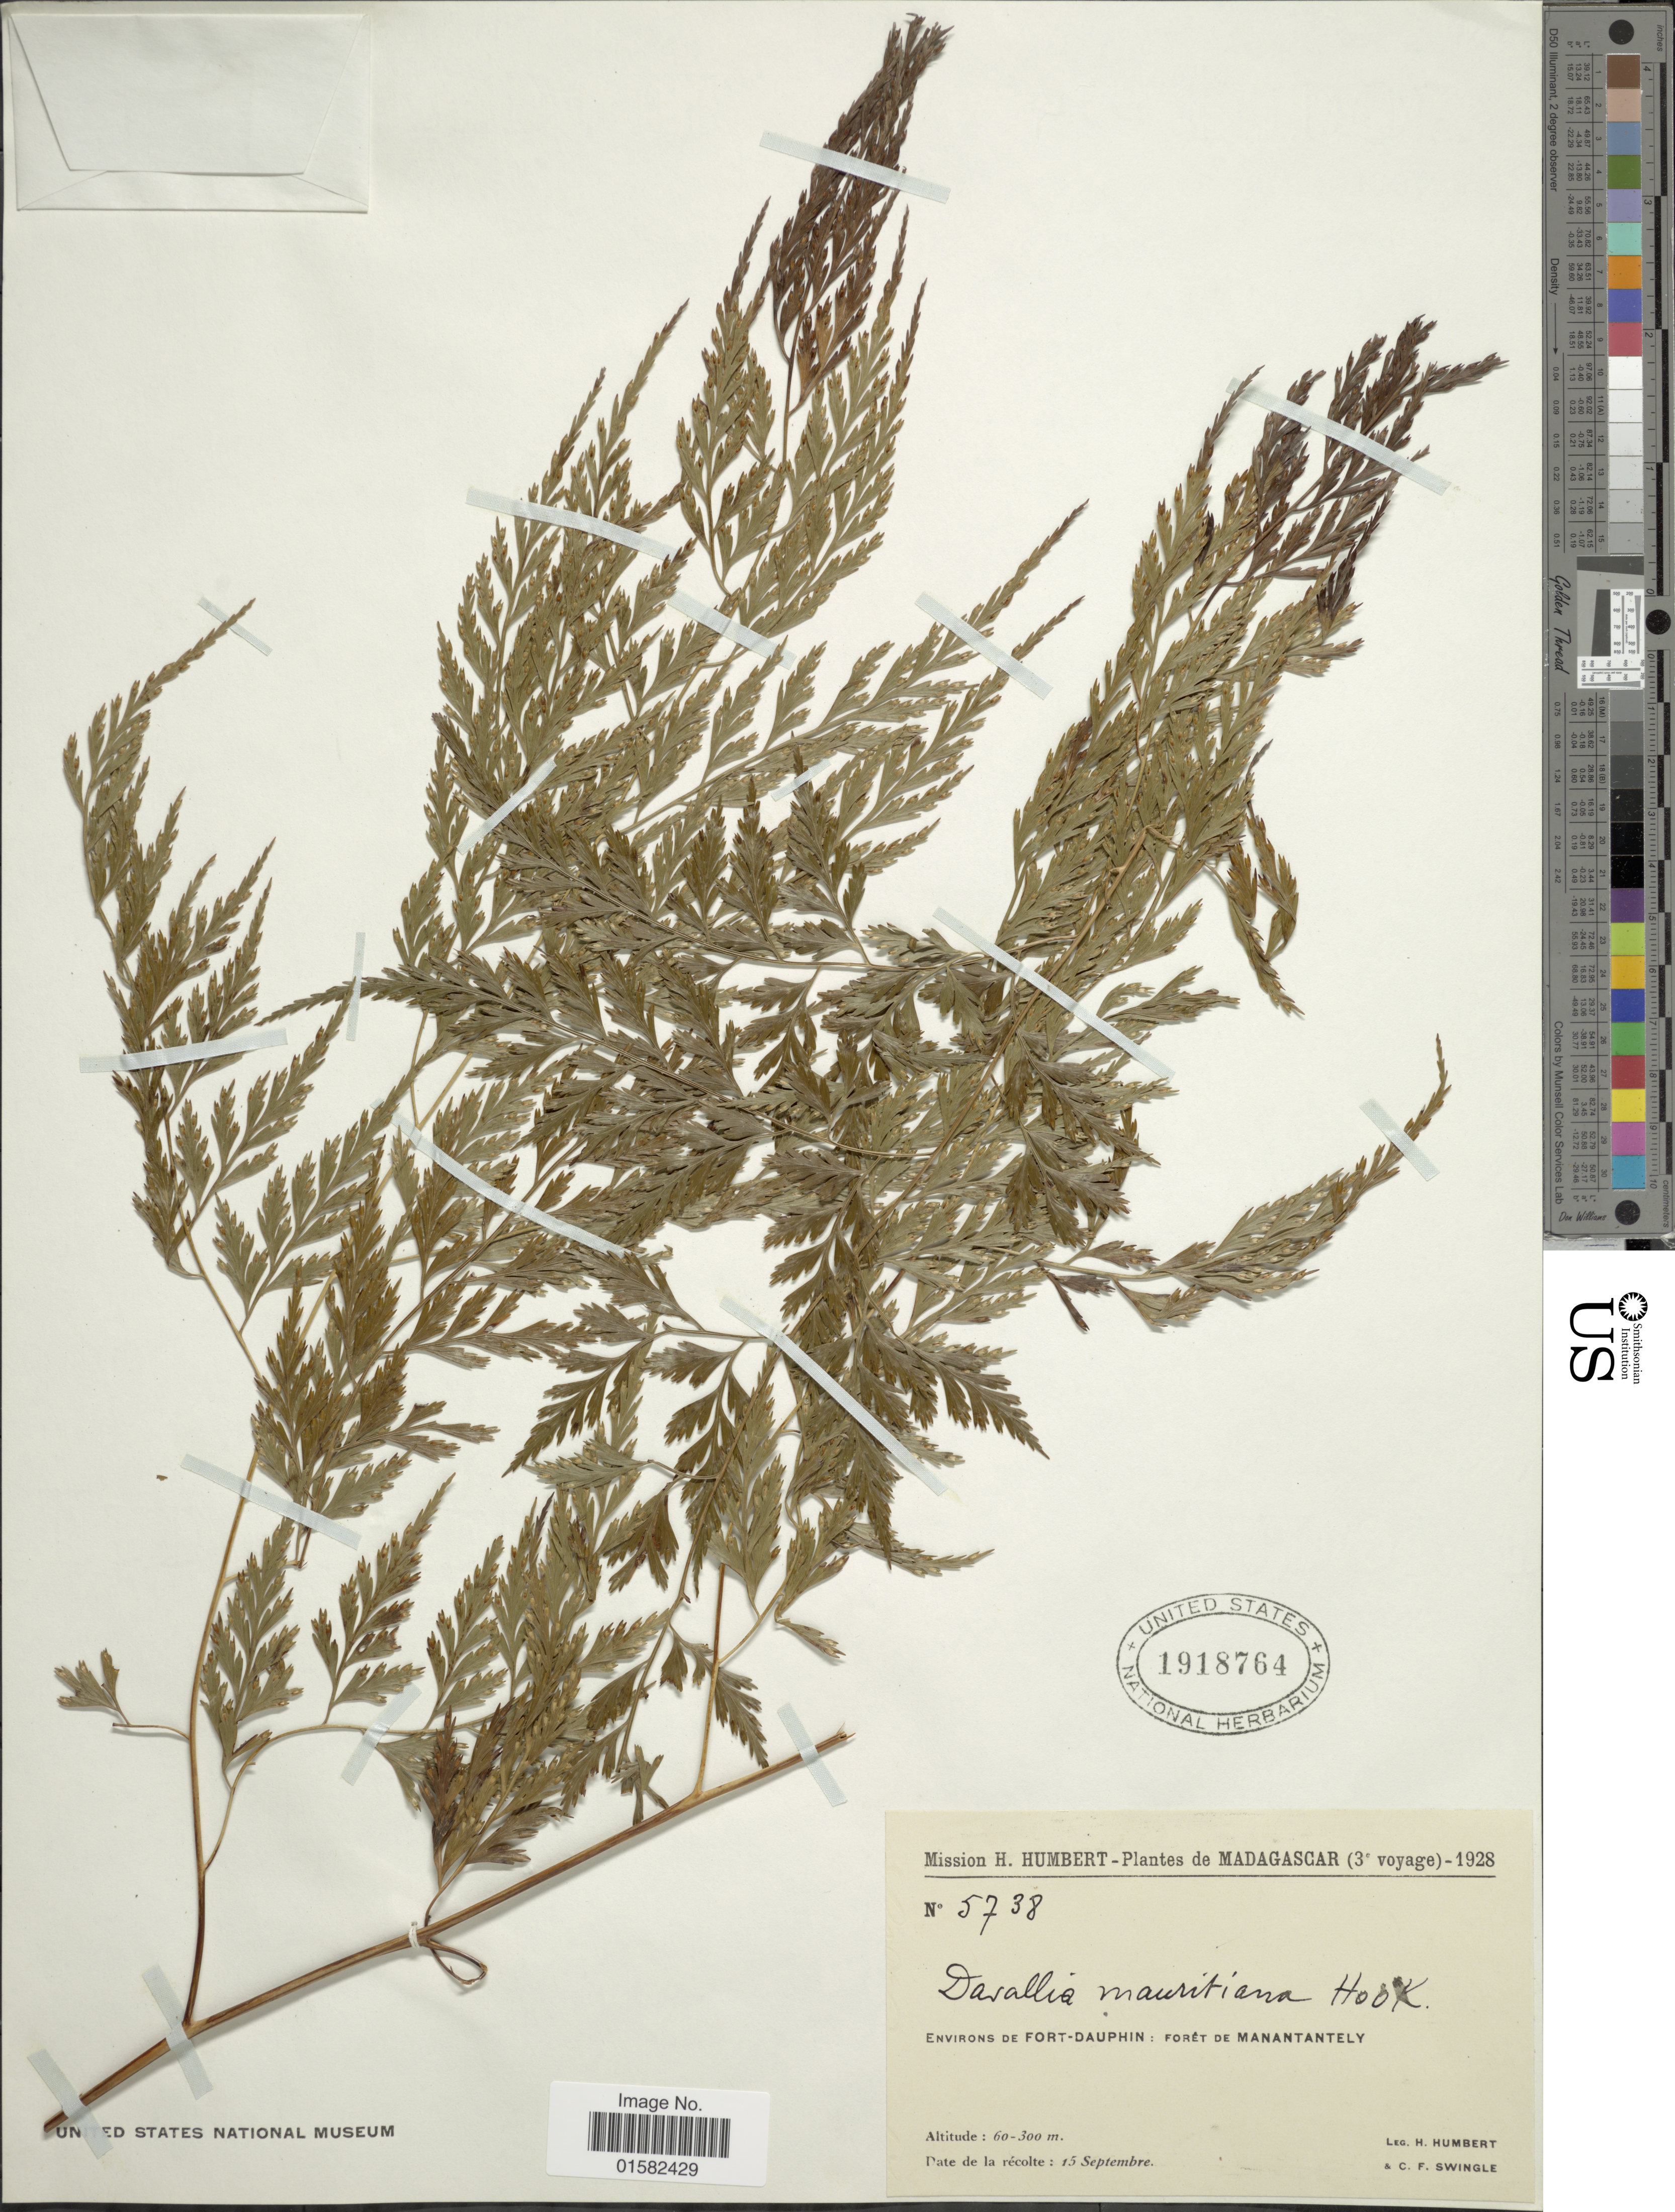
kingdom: Plantae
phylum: Tracheophyta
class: Polypodiopsida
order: Polypodiales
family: Davalliaceae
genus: Wibelia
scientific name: Wibelia denticulata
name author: (Burm. f.) M. Kato & Tsutsumi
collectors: H. Humbert & C. Swingle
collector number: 5738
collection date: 1928-09-15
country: Madagascar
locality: Madagascar, Environs de fort-Dauphin, foret de Manantantely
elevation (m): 60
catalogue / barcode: US 1918764